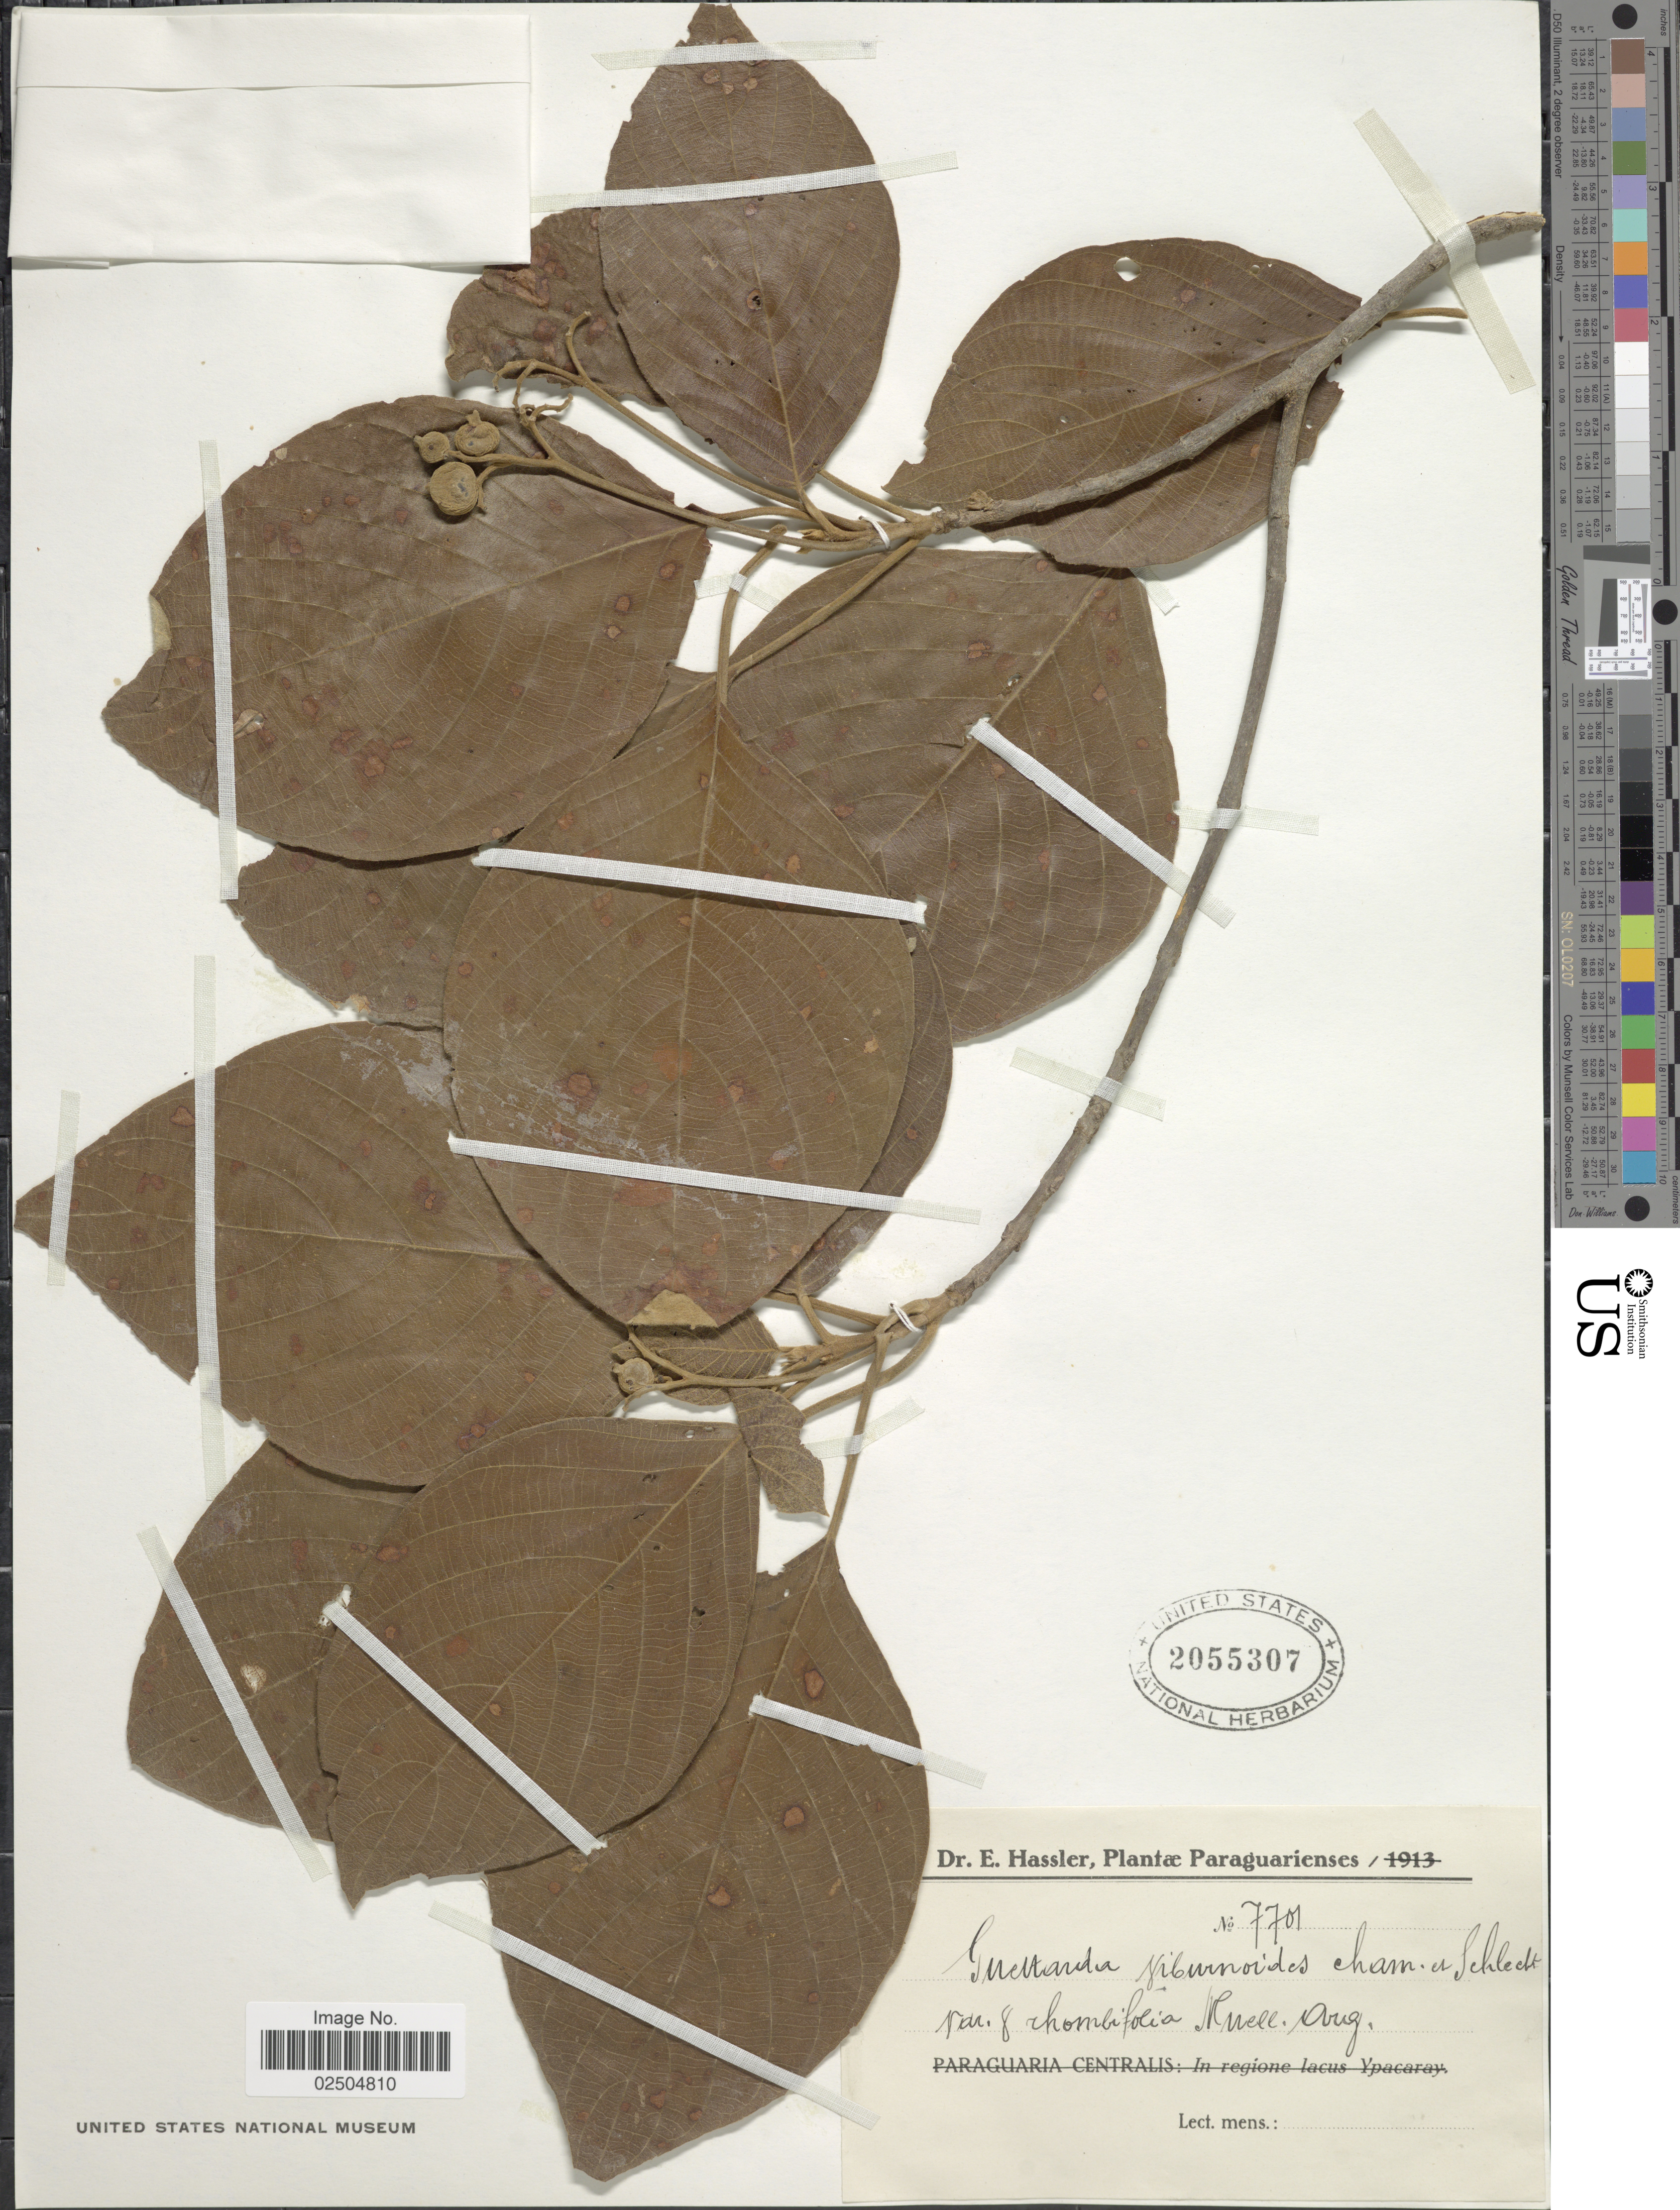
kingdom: Plantae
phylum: Tracheophyta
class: Magnoliopsida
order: Gentianales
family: Rubiaceae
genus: Guettarda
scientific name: Guettarda viburnoides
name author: Cham. & Schltdl.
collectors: E. Hassler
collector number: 7701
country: Paraguay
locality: Paraguarienses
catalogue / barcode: US 2055307